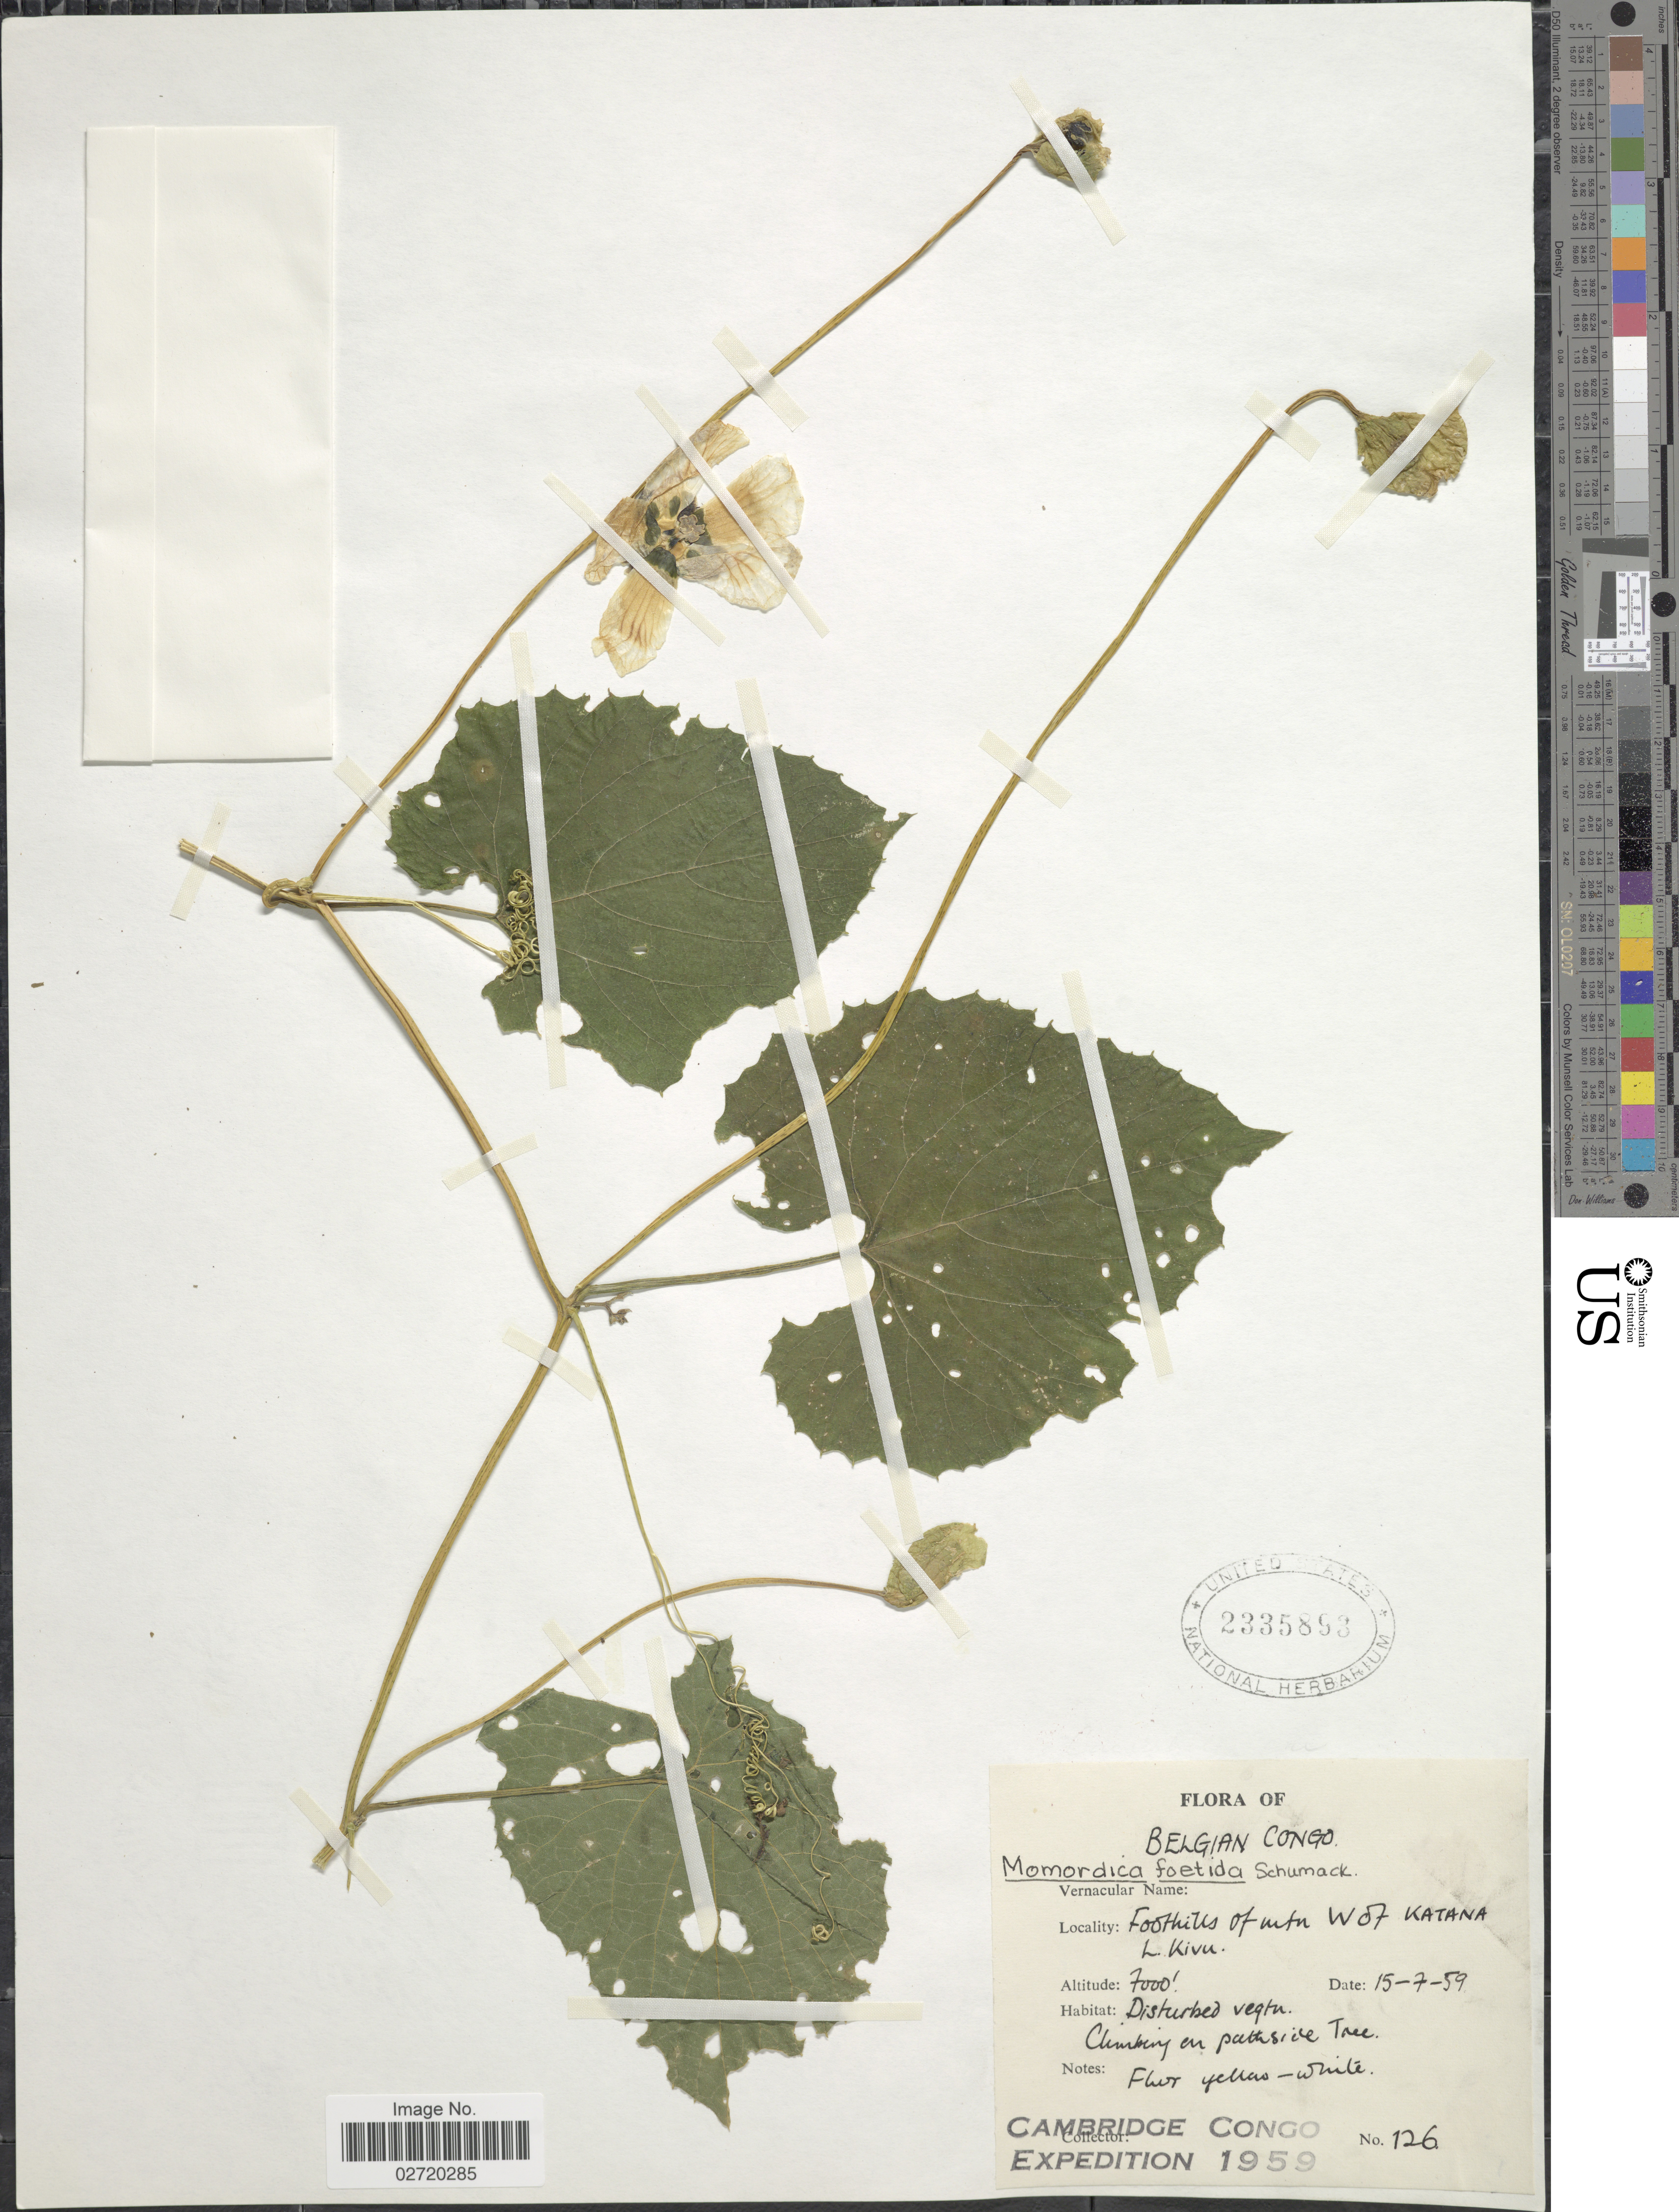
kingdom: Plantae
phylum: Tracheophyta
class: Magnoliopsida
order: Cucurbitales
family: Cucurbitaceae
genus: Momordica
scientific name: Momordica foetida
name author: Schumach.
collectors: Cambridge Congo Expedition 1959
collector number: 126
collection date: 1959-07-15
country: Congo, Democratic Republic of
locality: Belgian Congo, Foothills of mnt W of Katana, L. Kivu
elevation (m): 2134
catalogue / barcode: US 2335893